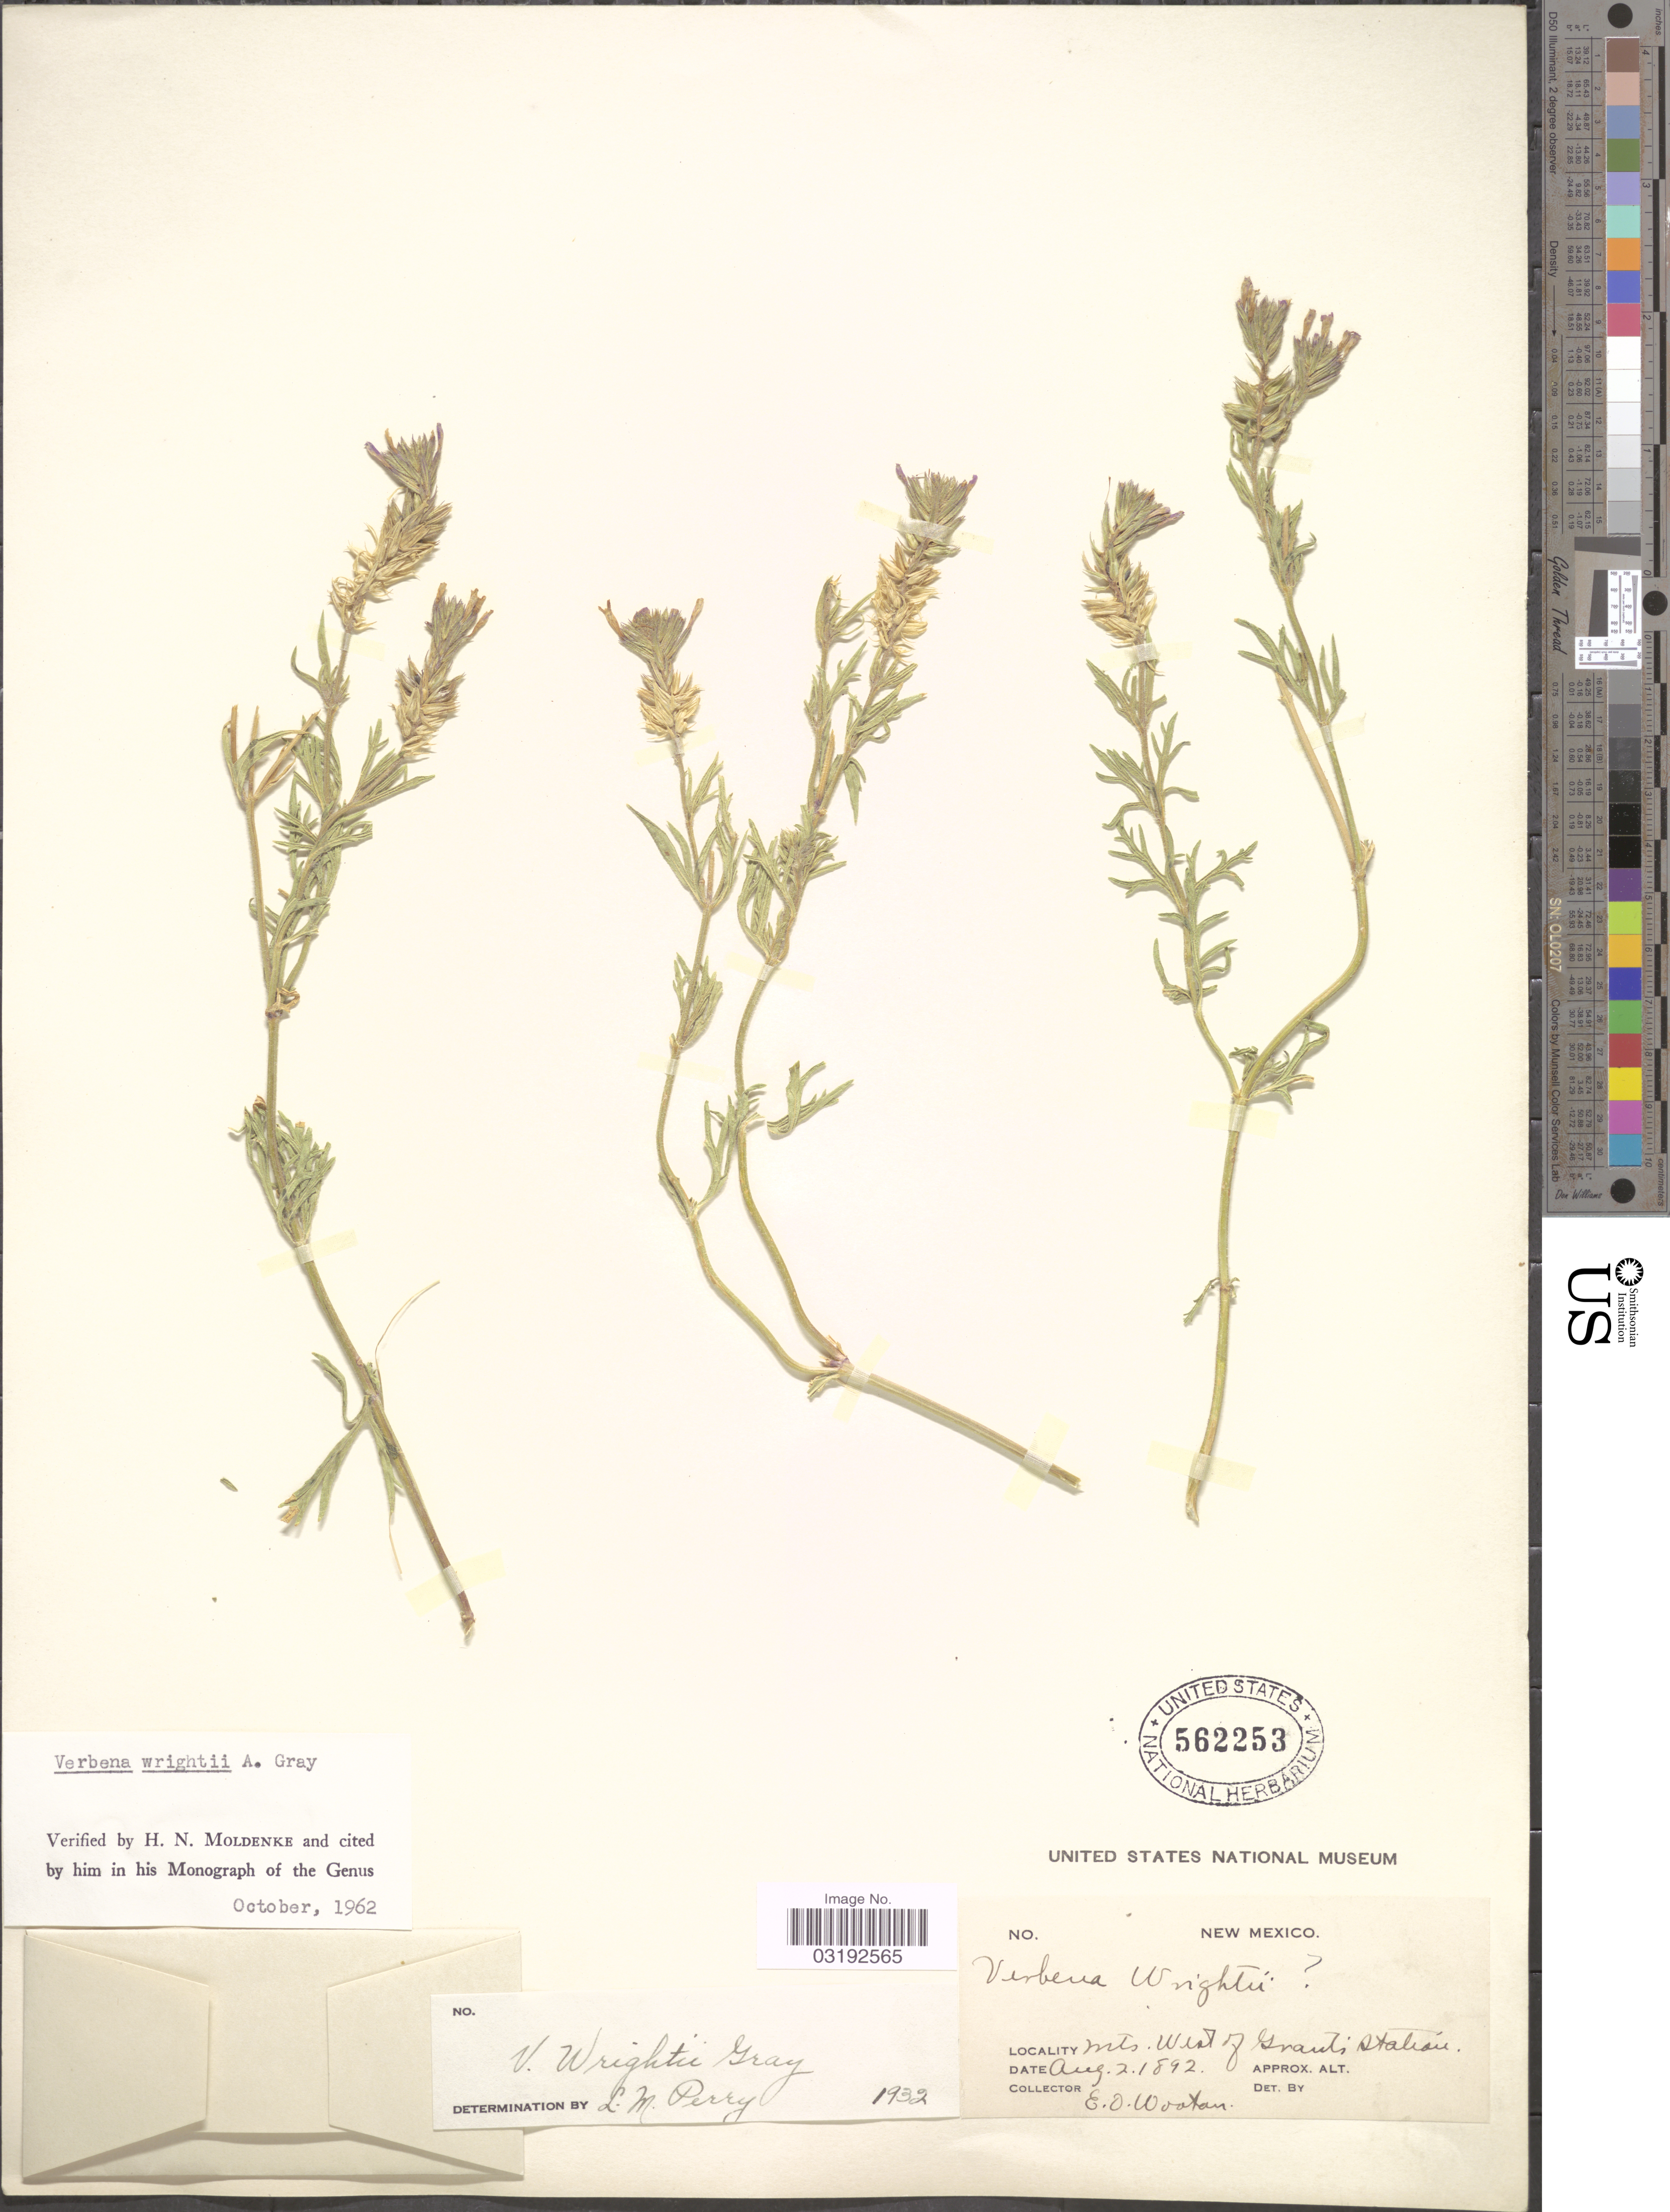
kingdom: Plantae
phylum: Tracheophyta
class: Magnoliopsida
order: Lamiales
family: Verbenaceae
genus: Verbena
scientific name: Verbena wrightii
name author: A. Gray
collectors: E. O. Wooton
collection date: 1892-08-02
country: United States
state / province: New Mexico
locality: Mts. West of Grand Station.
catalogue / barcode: US 562253